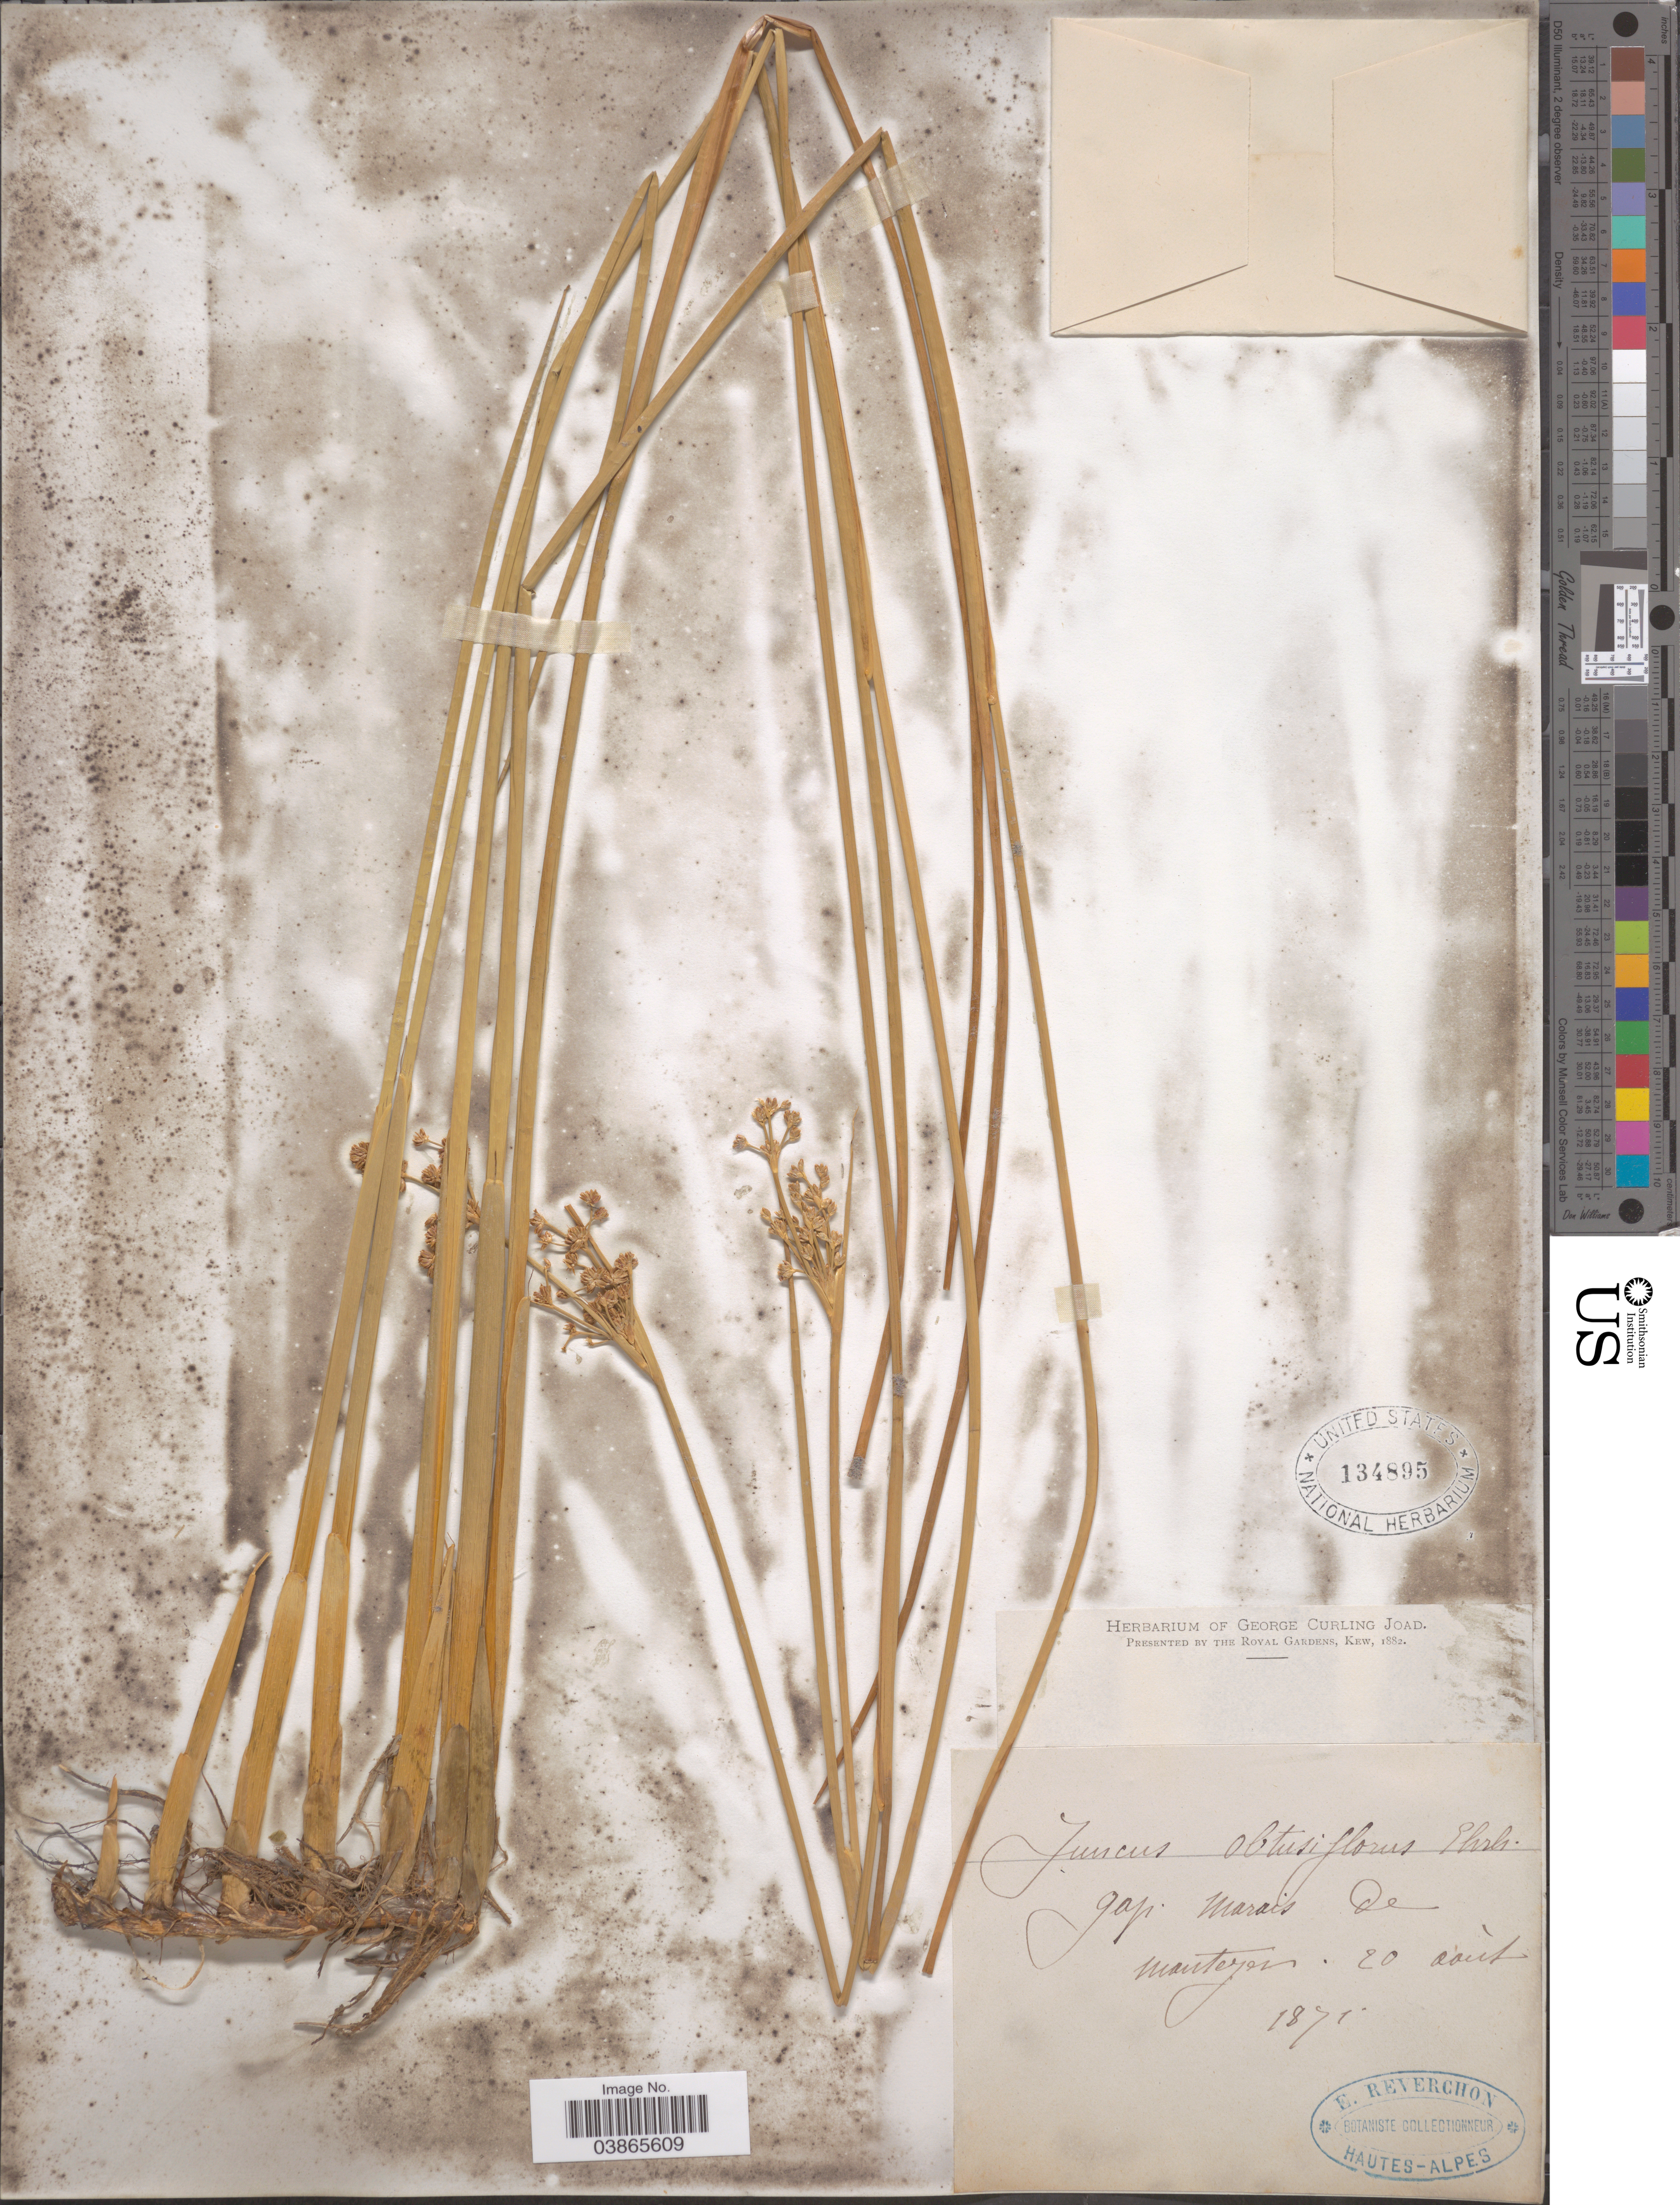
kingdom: Plantae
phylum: Tracheophyta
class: Liliopsida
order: Poales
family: Juncaceae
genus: Juncus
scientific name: Juncus obtusiflorus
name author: Ehrh. ex Hoffm.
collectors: ex herb. George Curling Joad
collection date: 1871-08-20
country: France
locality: Gap. Marais de Monteyen [interpreted].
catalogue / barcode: US 134895